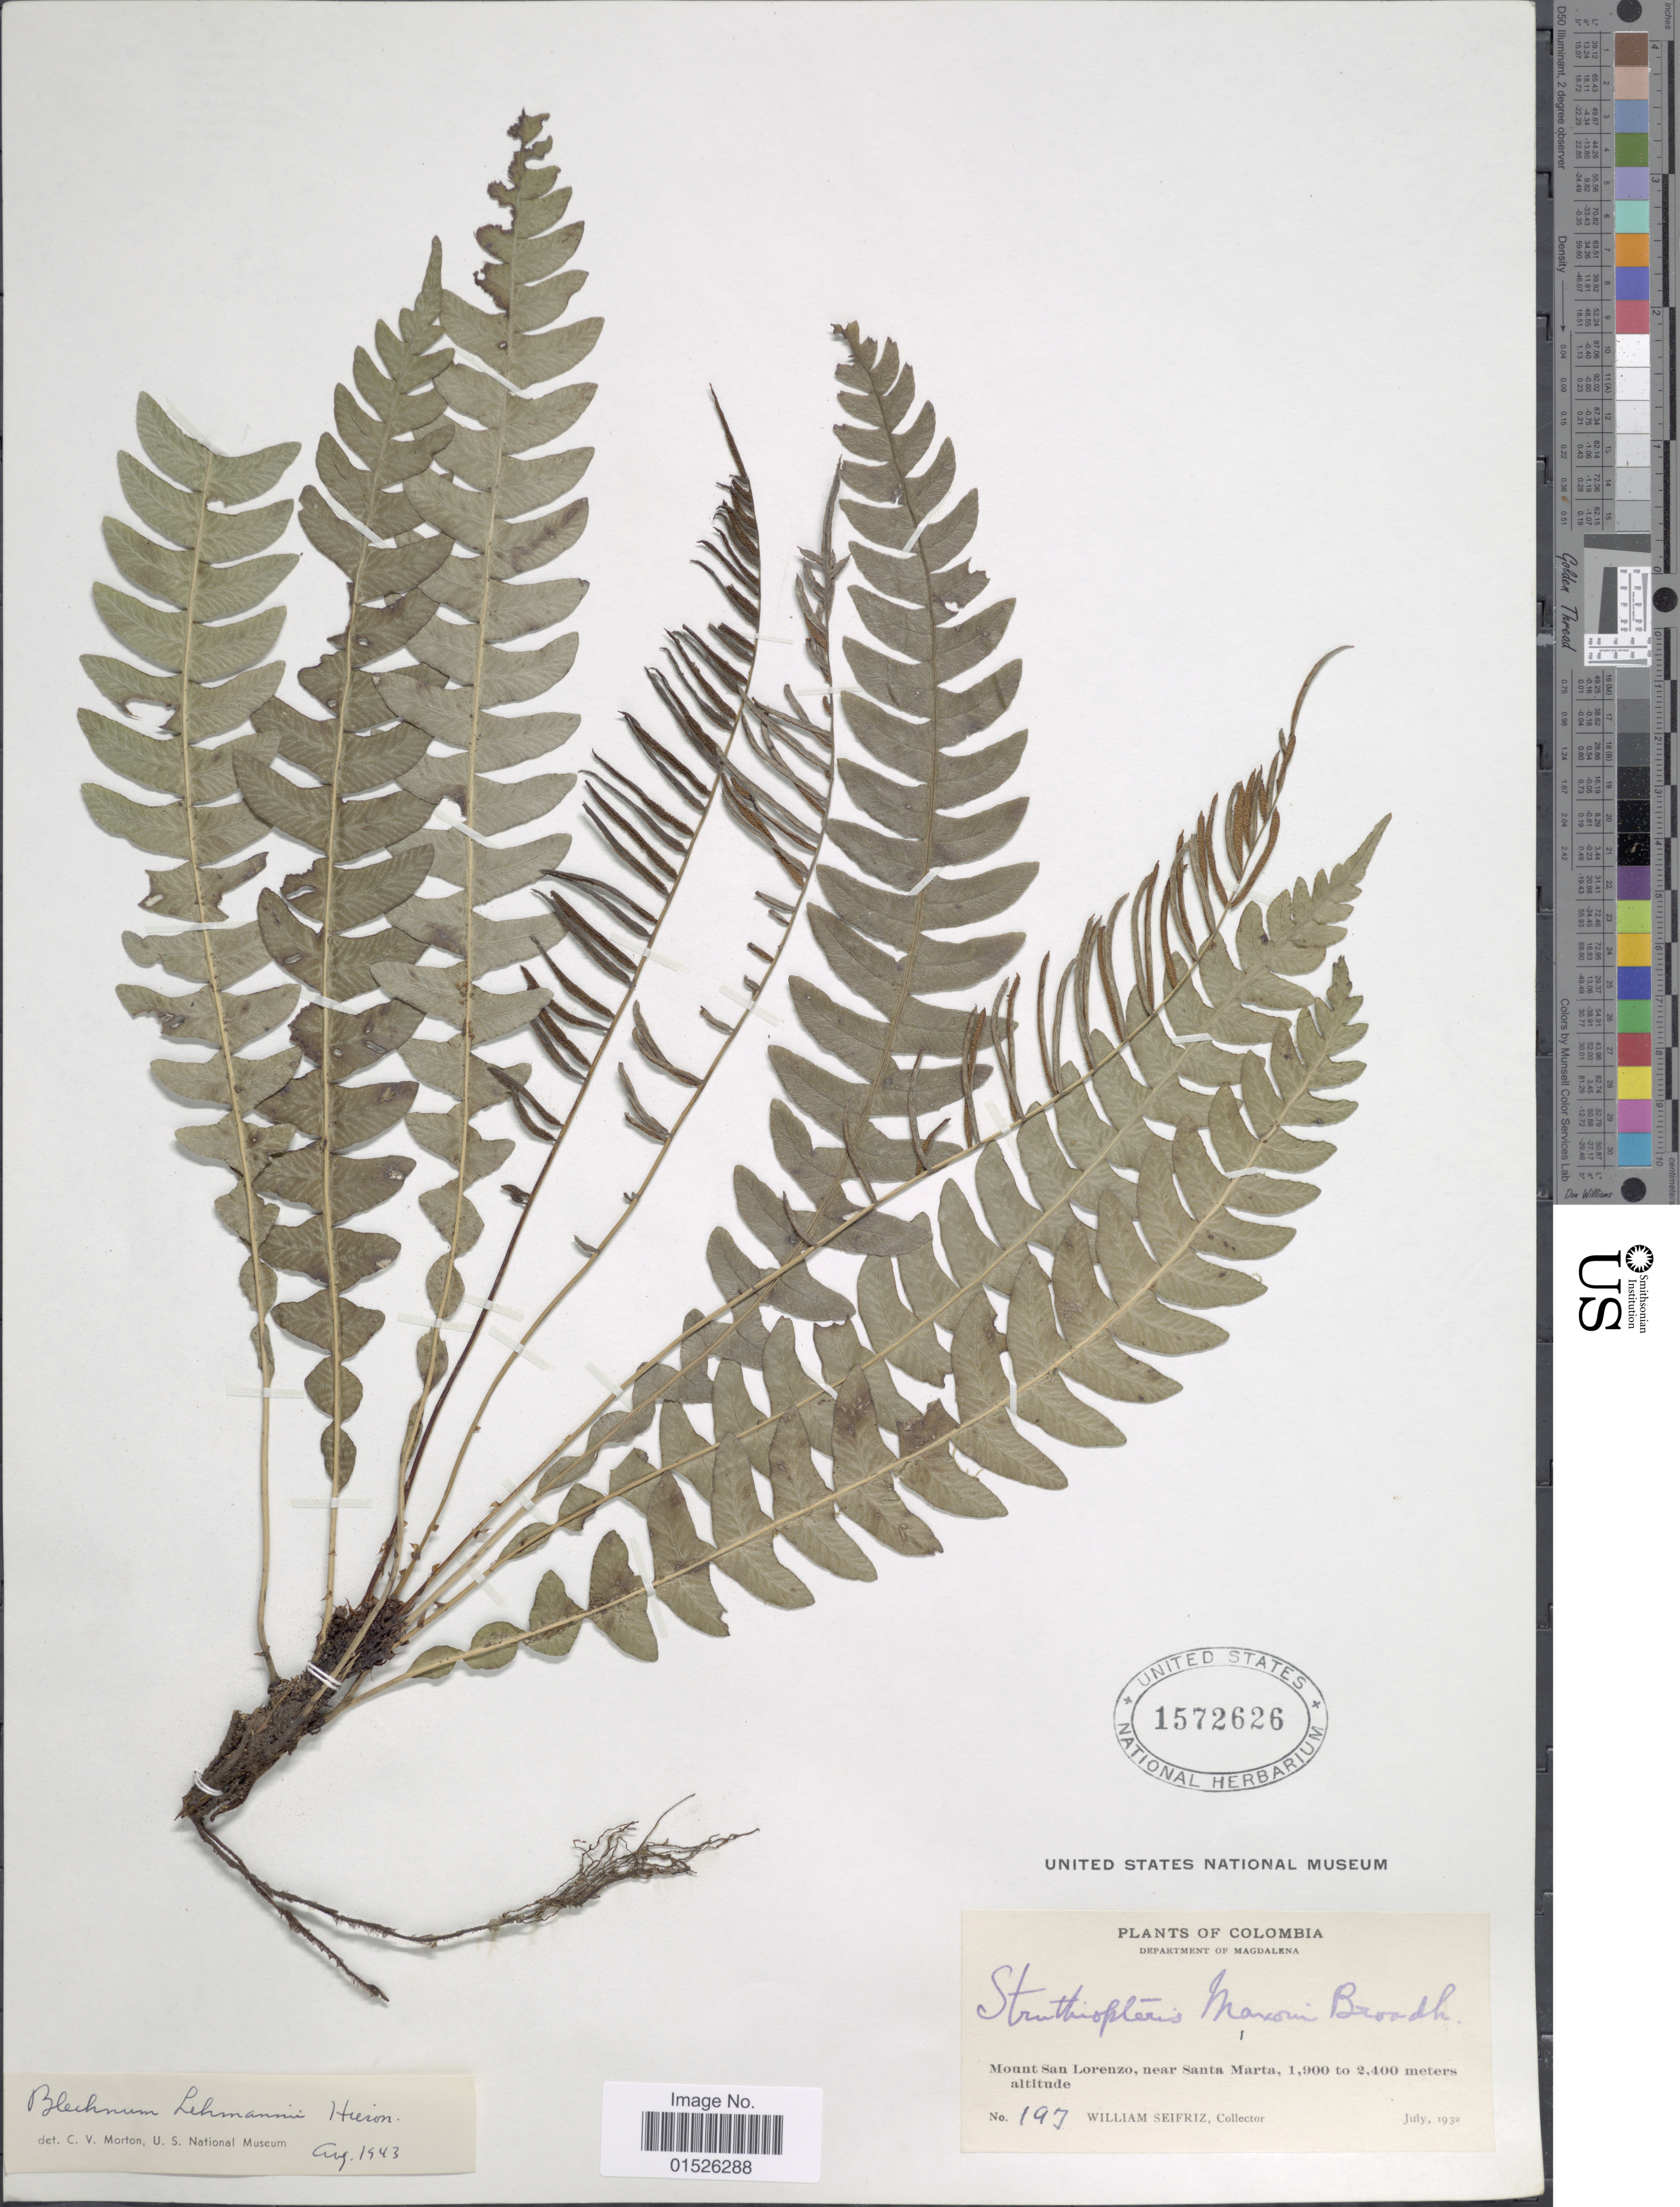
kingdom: Plantae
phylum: Tracheophyta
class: Polypodiopsida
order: Polypodiales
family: Blechnaceae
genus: Blechnum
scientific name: Blechnum lehmannii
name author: Hieron.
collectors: W. Seifriz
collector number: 193*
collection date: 1932-07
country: Colombia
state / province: Magdalena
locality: Colombia, Department of Magdalena. Mount San Lorenzo, near Santa Marta.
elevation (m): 1900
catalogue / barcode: US 1572626